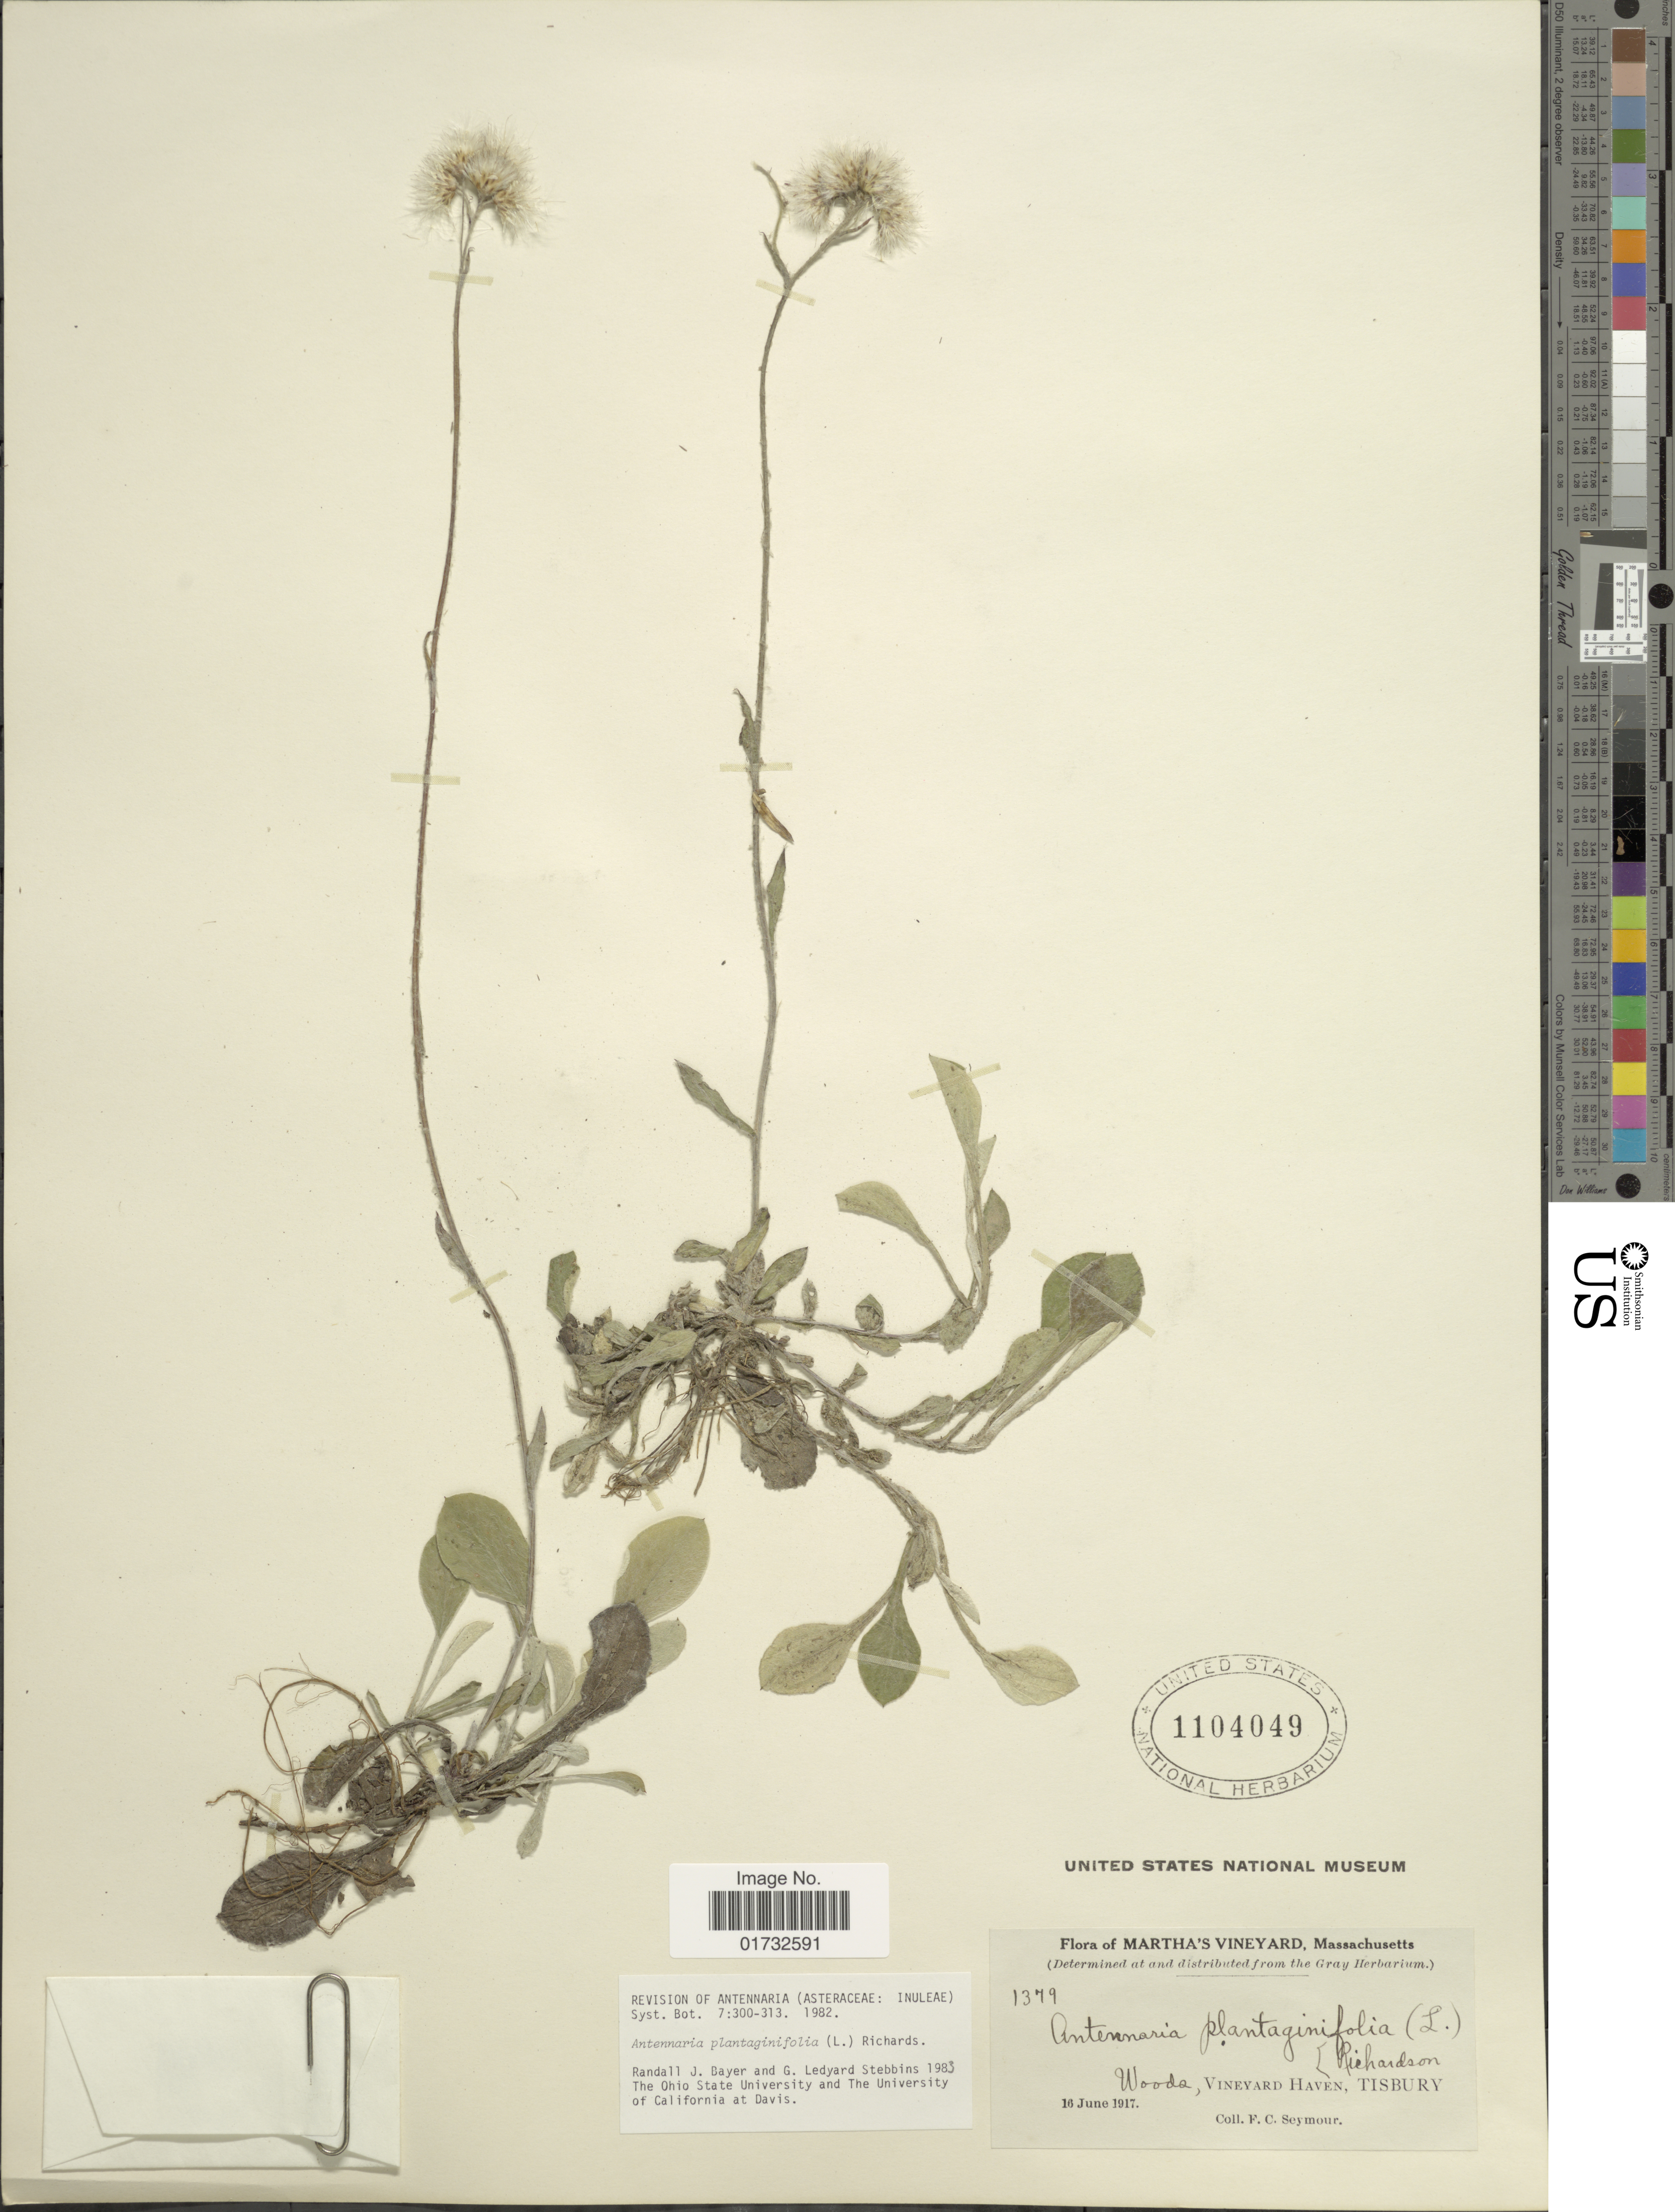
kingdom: Plantae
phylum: Tracheophyta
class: Magnoliopsida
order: Asterales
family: Asteraceae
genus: Antennaria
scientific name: Antennaria plantaginifolia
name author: (L.) Richardson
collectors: F. C. Seymour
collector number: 1379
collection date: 1917-06-16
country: United States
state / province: Massachusetts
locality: Martha's Vineyard. Vineyard Haven, Tisbury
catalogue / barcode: US 1104049